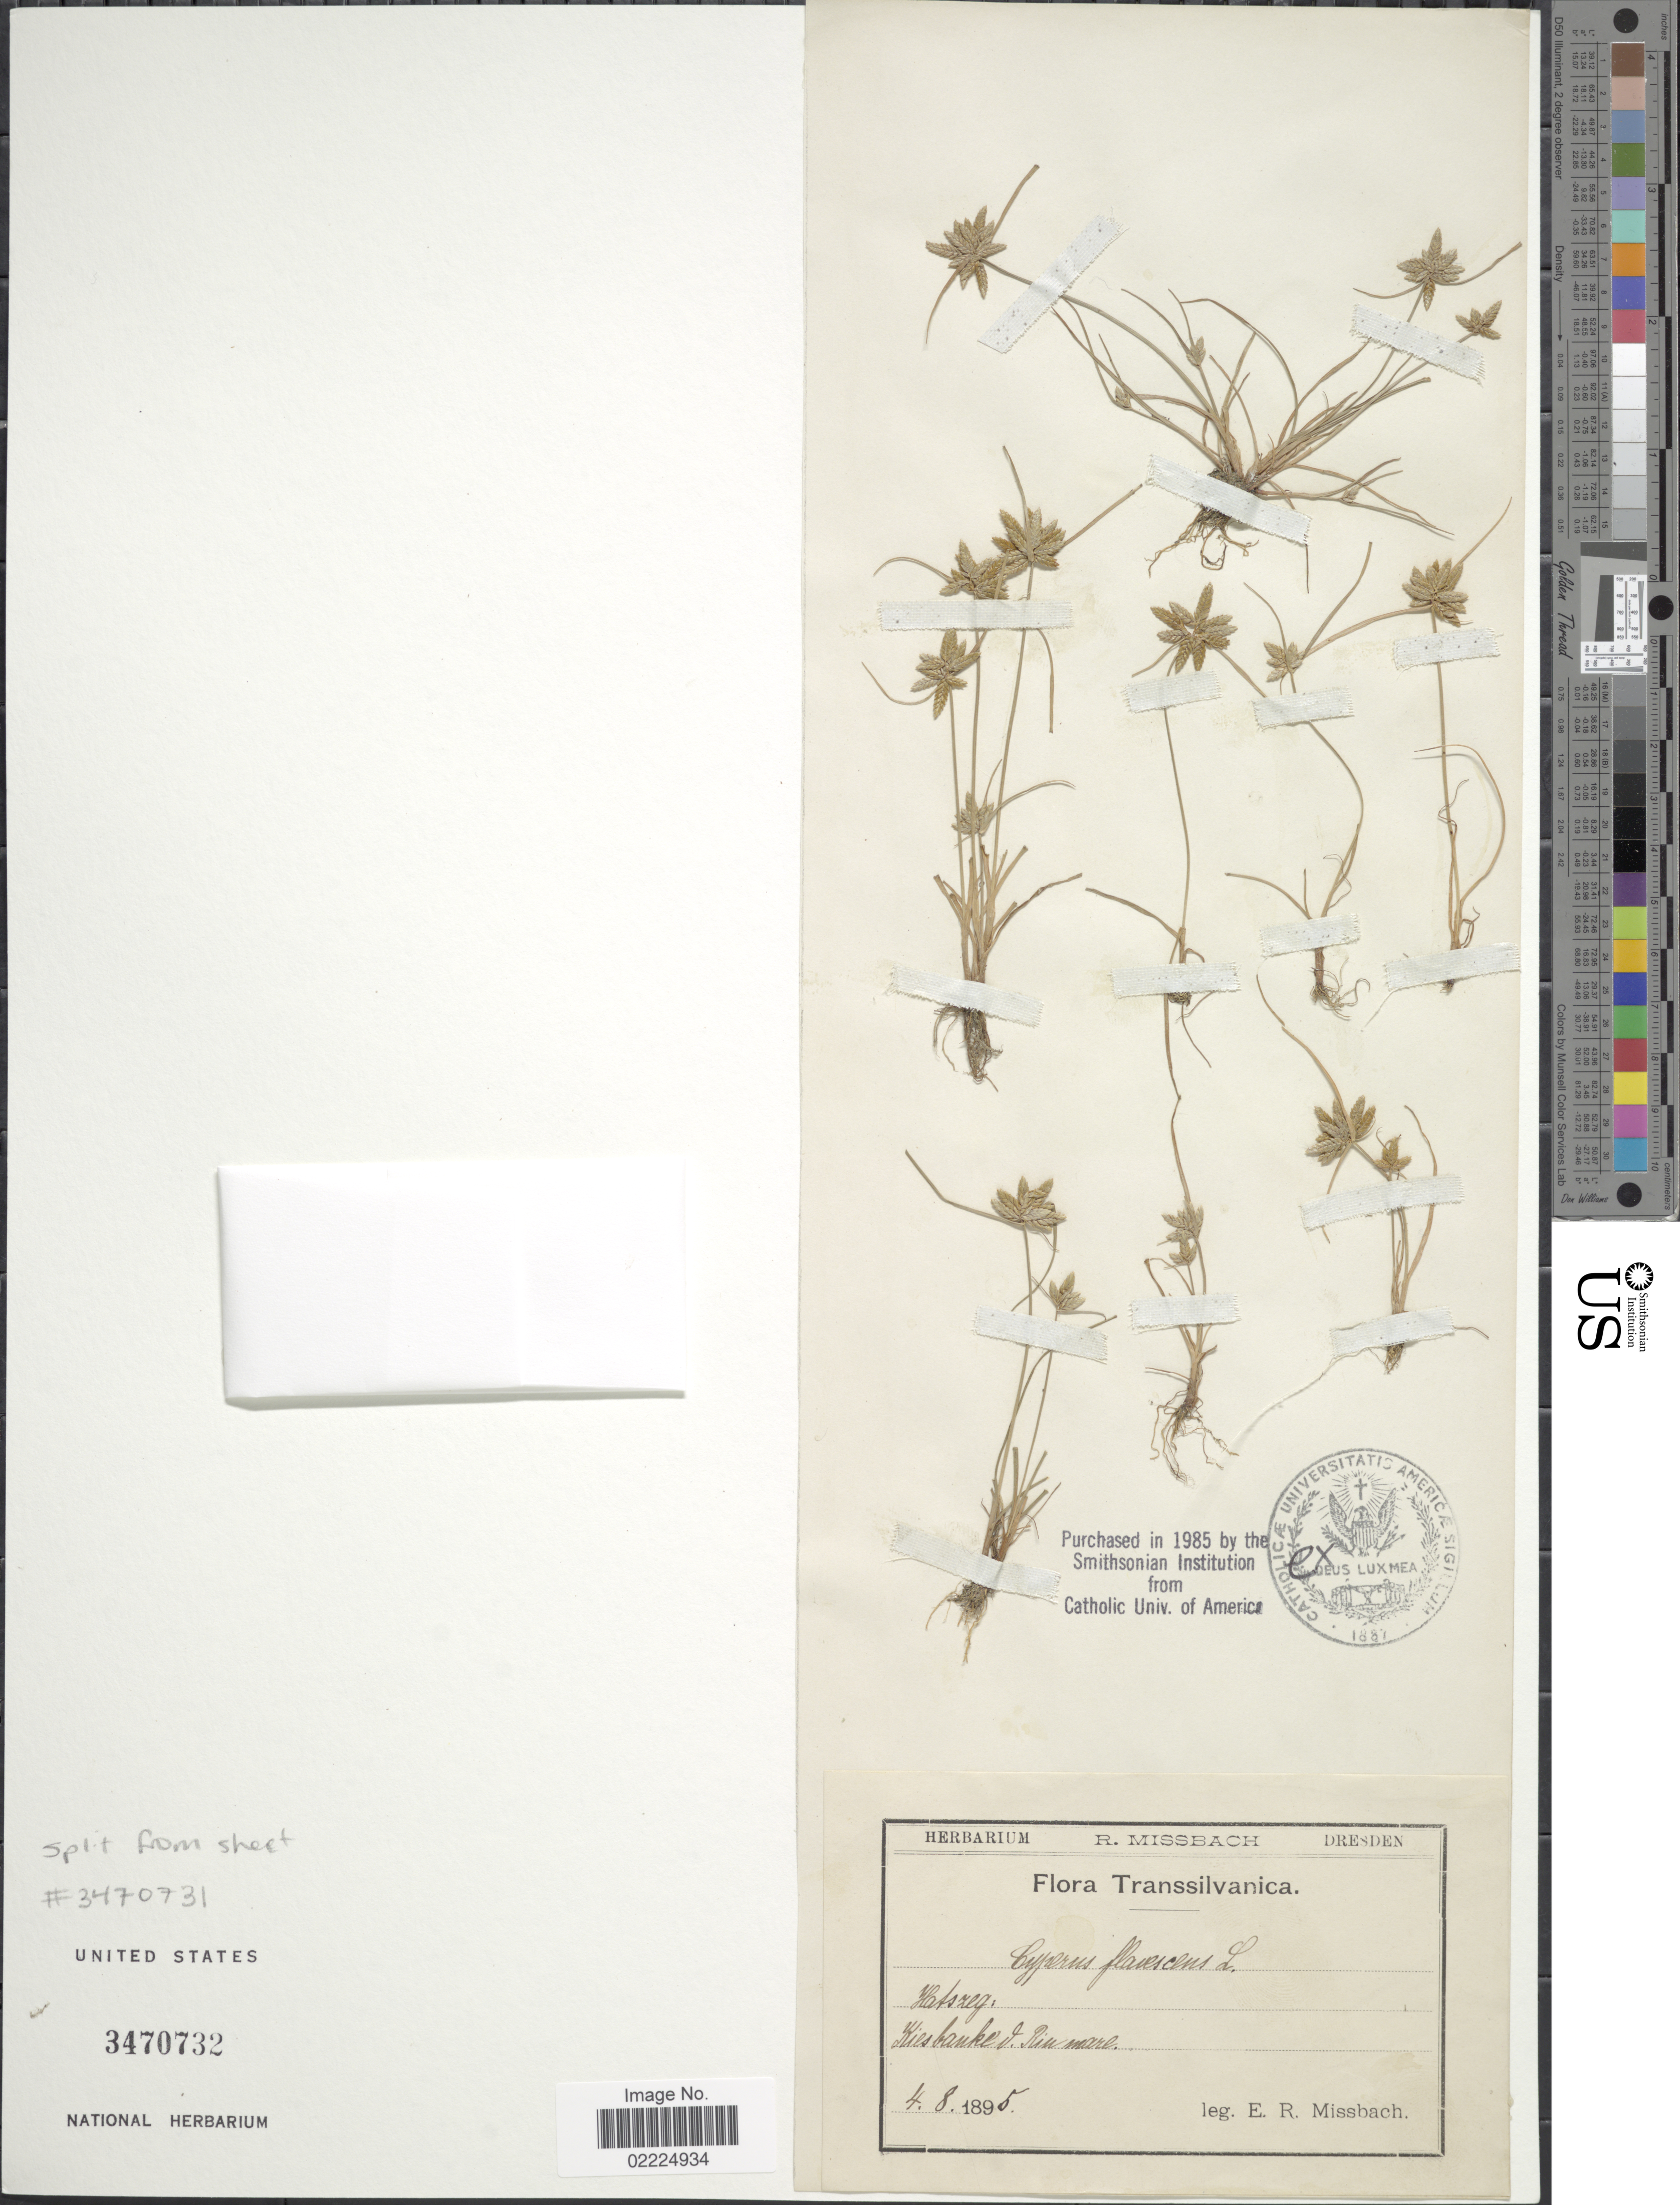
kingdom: Plantae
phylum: Tracheophyta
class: Liliopsida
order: Poales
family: Cyperaceae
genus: Cyperus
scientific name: Cyperus flavescens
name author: L.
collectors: E. Missbach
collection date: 1895-08-04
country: Romania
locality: Transsilvanica, Hatszeg, KIesbanke d. Rim mare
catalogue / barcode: US 3470732